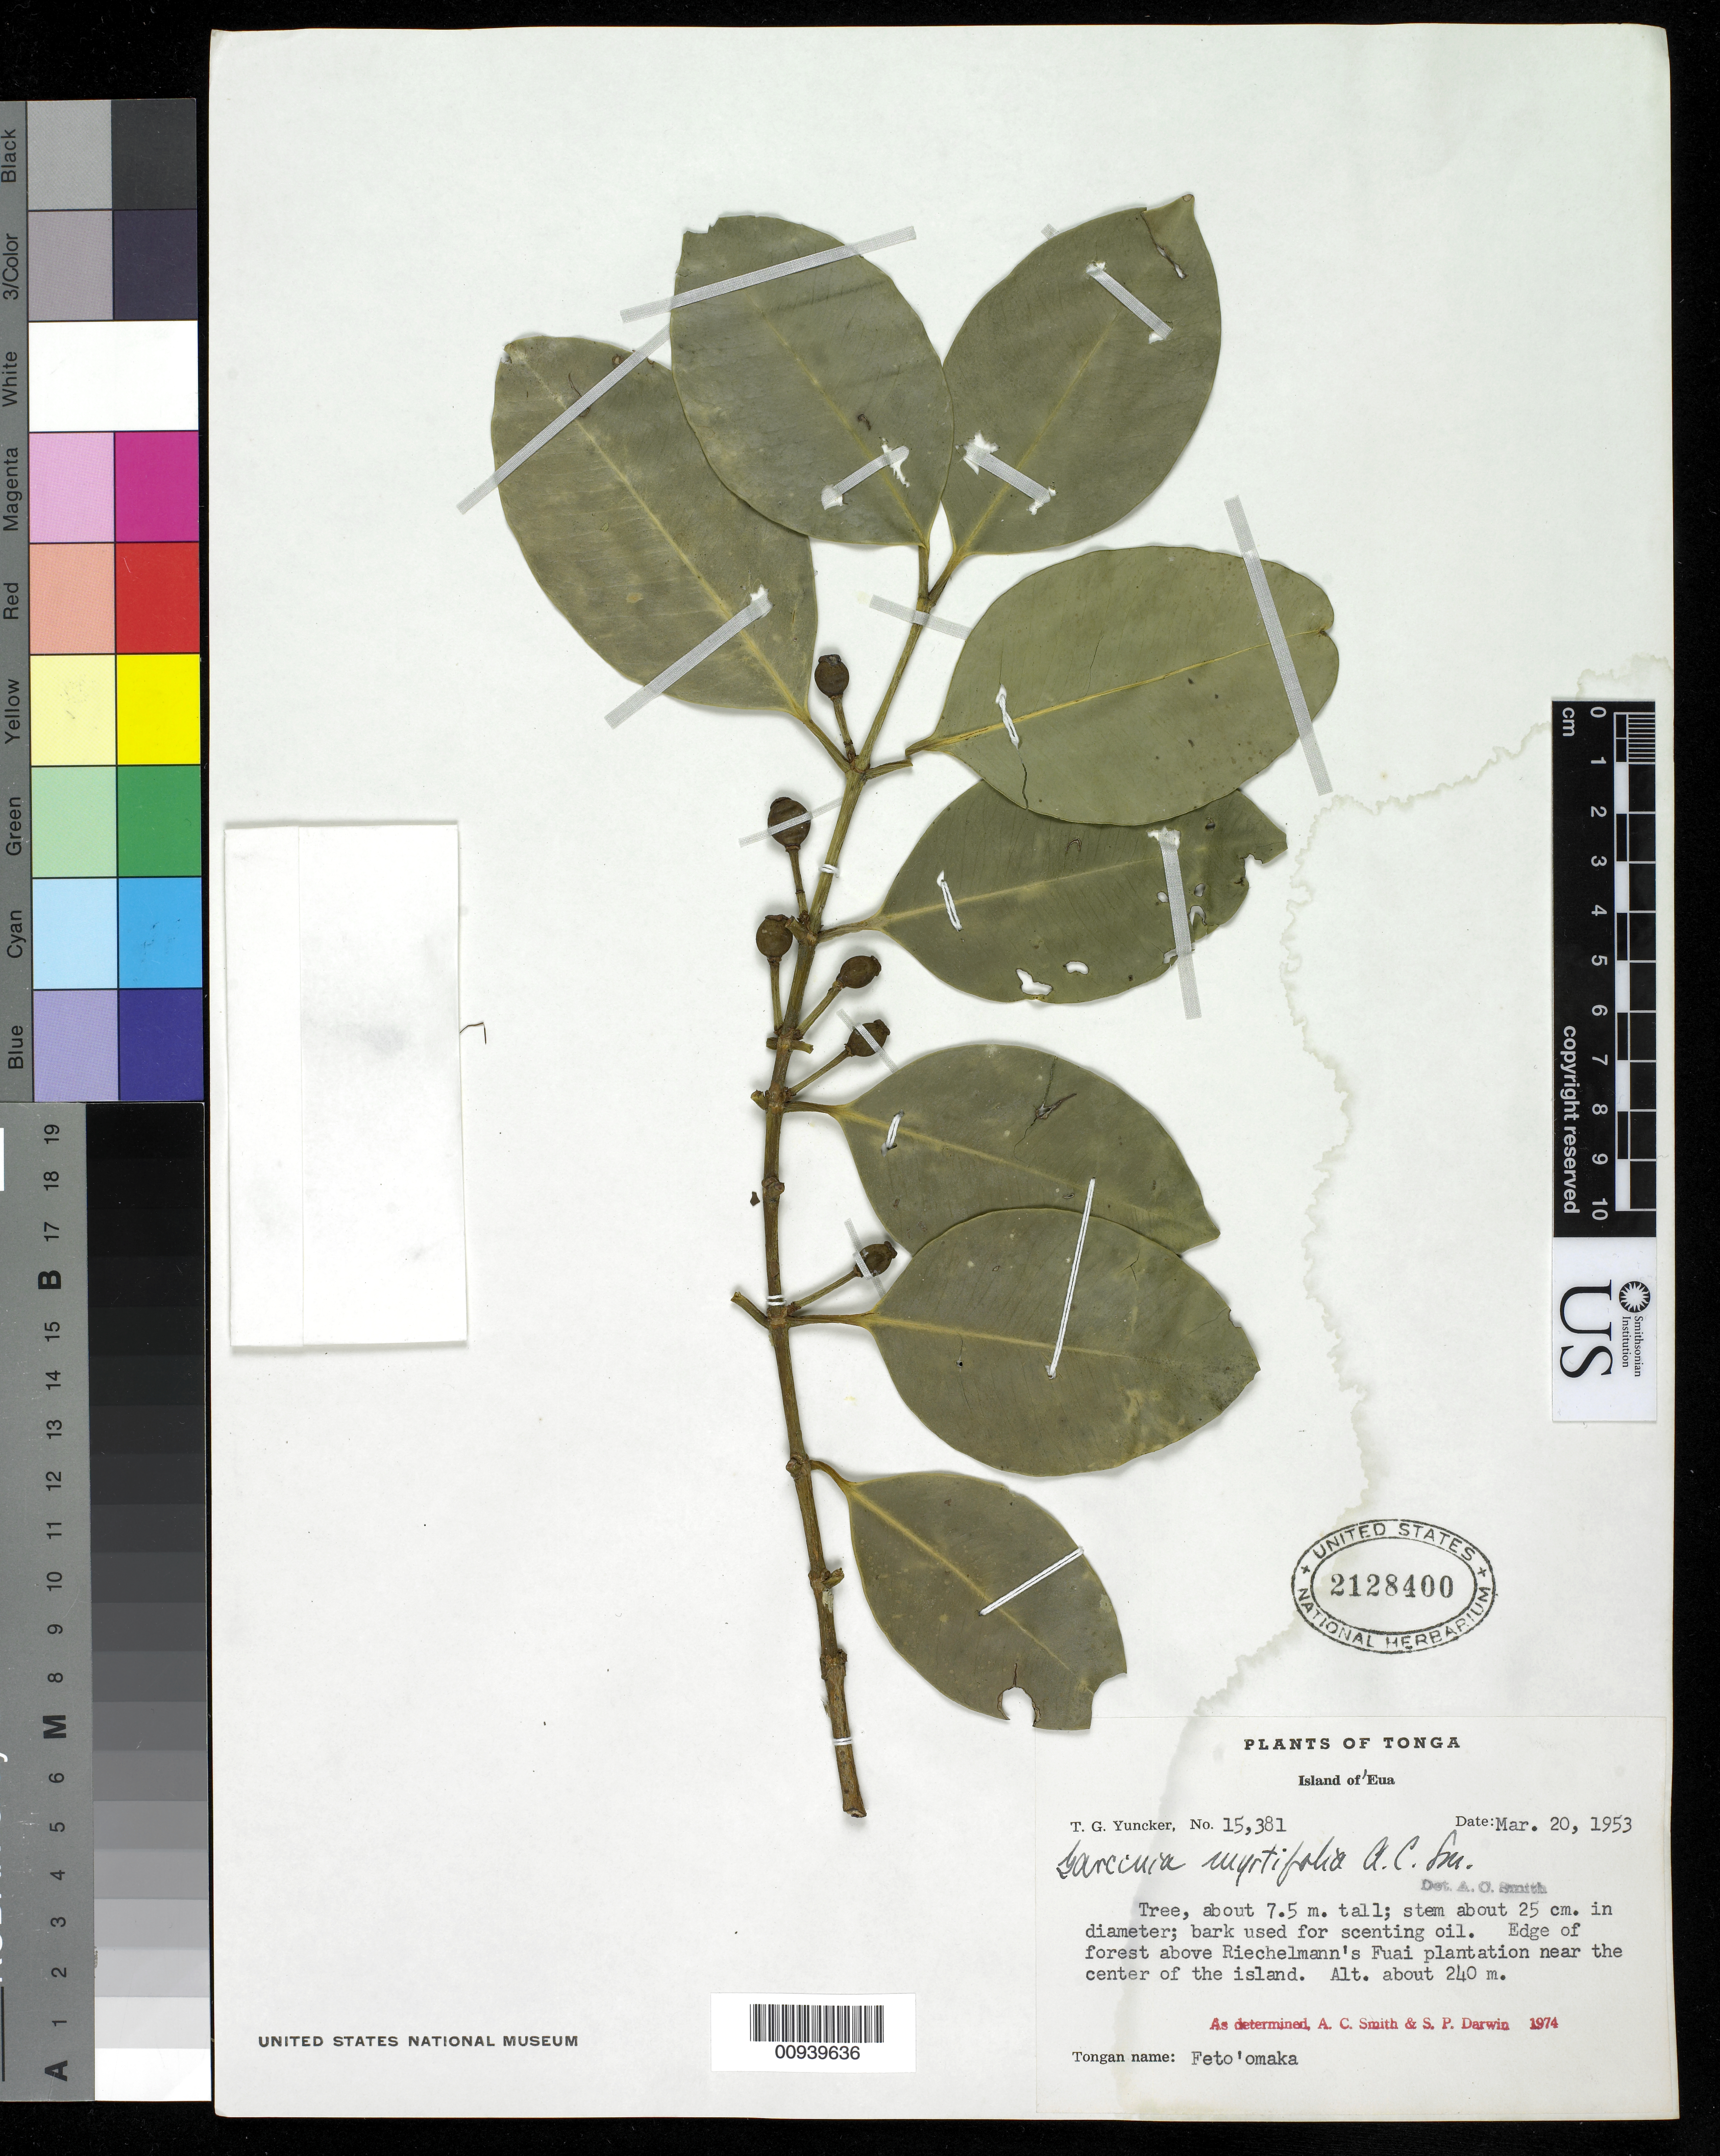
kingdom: Plantae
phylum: Tracheophyta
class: Magnoliopsida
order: Malpighiales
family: Clusiaceae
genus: Garcinia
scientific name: Garcinia myrtifolia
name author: A.C. Sm.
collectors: T. G. Yuncker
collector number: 15381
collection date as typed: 20 Mar 1953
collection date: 1953-03-20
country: Tonga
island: Eua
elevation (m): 240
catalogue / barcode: US 2128400